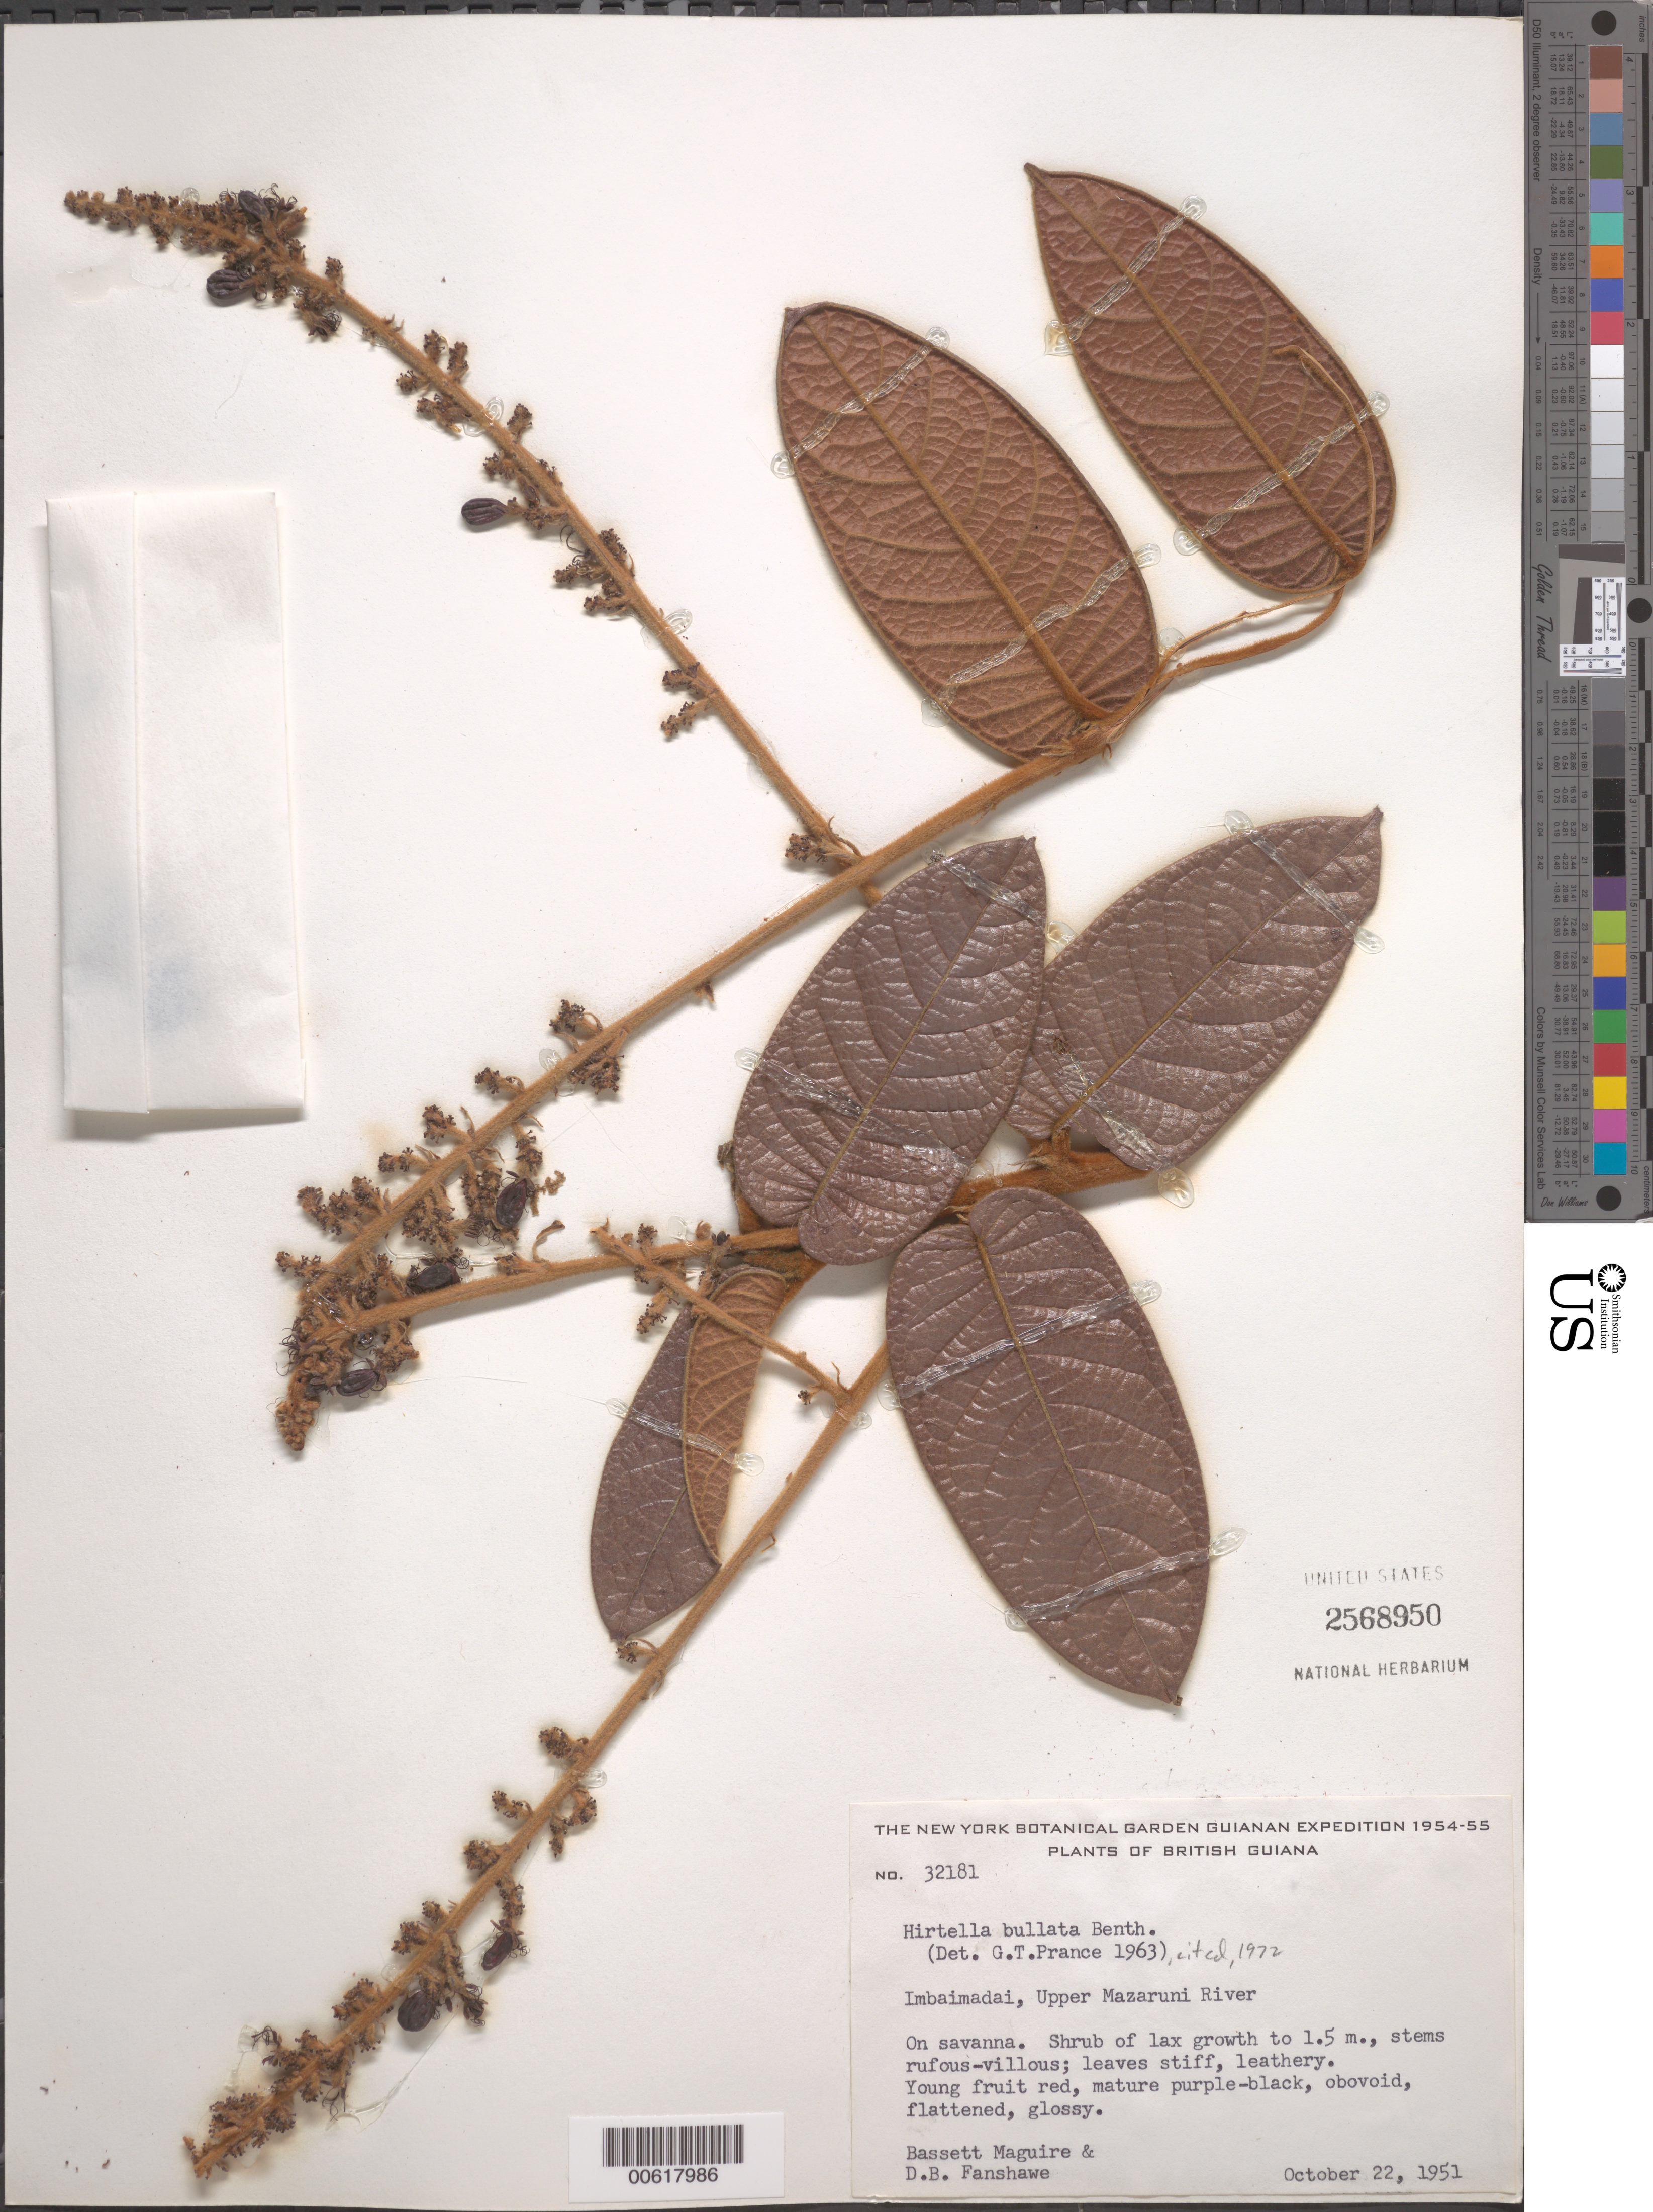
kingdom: Plantae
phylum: Tracheophyta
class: Magnoliopsida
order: Malpighiales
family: Chrysobalanaceae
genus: Hirtella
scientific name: Hirtella bullata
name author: Benth.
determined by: Prance, G. T.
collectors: B. Maguire & D. B. Fanshawe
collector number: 32181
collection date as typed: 22-Oct-51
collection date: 1951-10-22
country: Guyana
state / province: Cuyuni-Mazaruni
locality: Imbaimadai Savannas, Pakaraima Mts., Upper Mazaruni River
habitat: Savanna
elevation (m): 550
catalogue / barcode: US 2568950